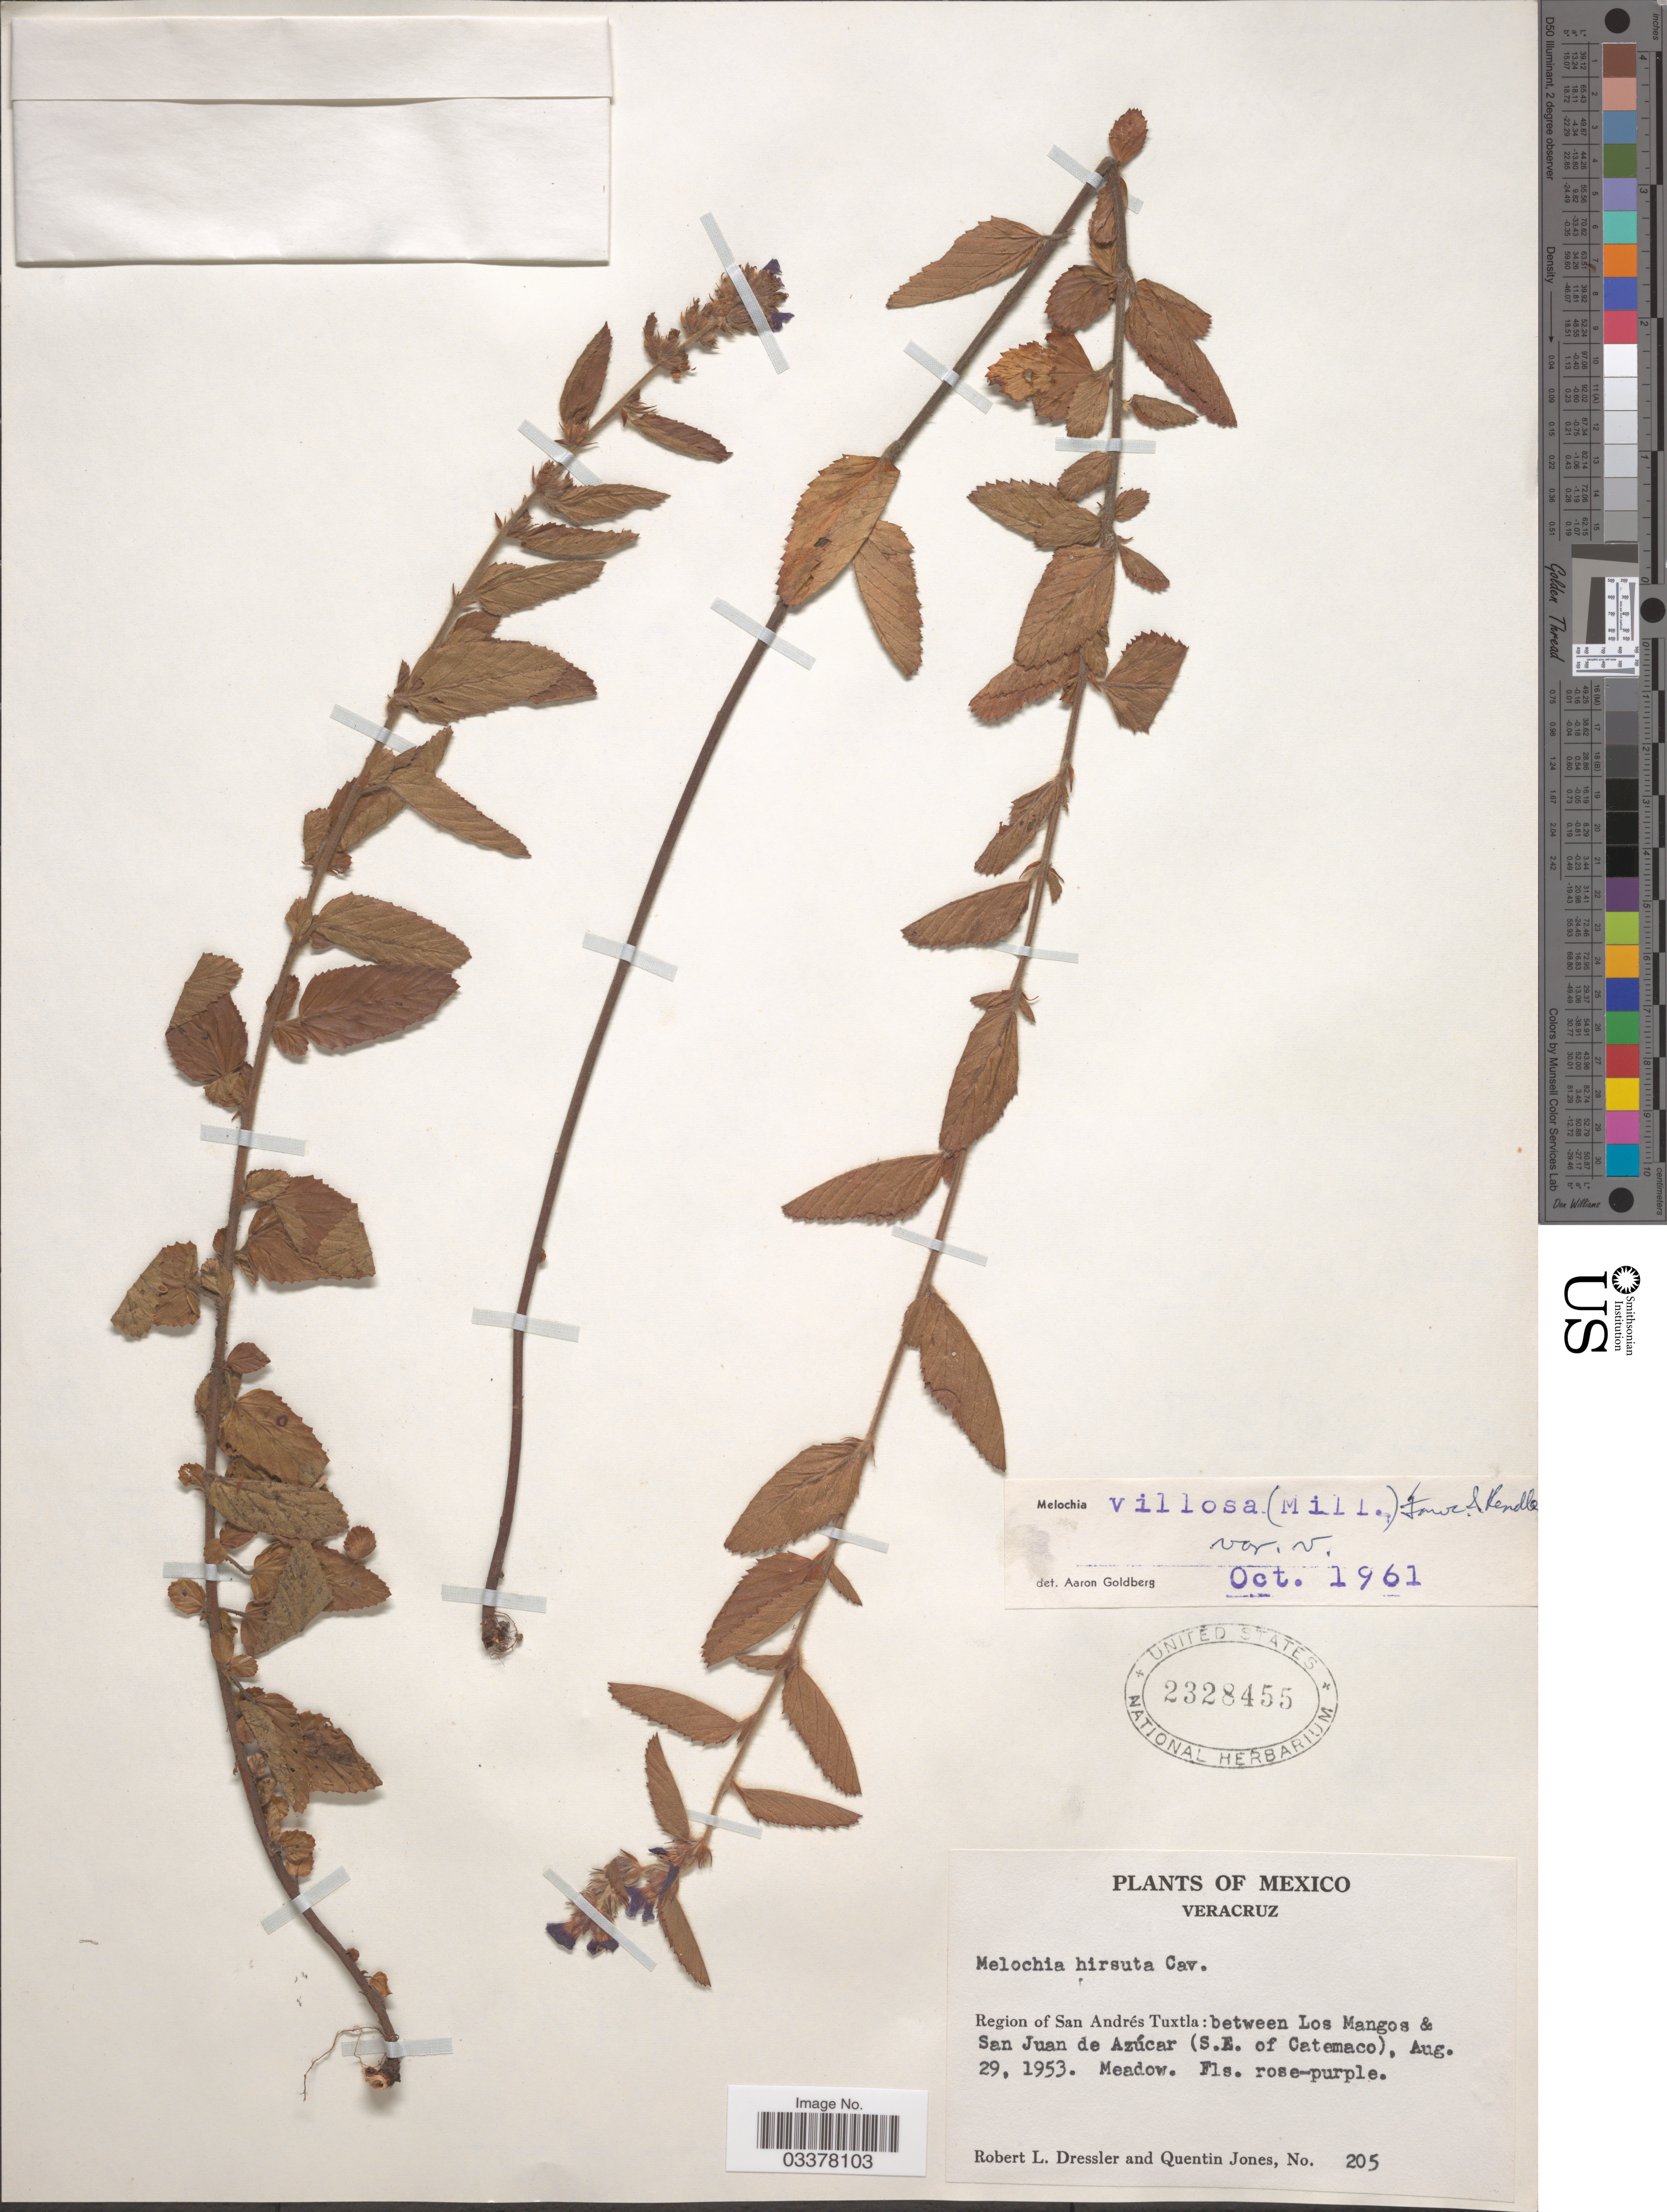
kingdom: Plantae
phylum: Tracheophyta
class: Magnoliopsida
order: Malvales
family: Malvaceae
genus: Melochia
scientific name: Melochia spicata var. spicata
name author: (L.) Fryxell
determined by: Dorr, L. J., (BOT), Smithsonian Institution - National Museum of Natural History (UNITED STATES)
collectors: R. Dressler & Q. Jones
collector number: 205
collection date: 1953-08-29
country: Mexico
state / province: Veracruz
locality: Veracruz. Region of San Andrés Tuxtla: between Los Mangos & San Juan de Azúcar (S.E. of Catemaco).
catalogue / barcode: US 2328455